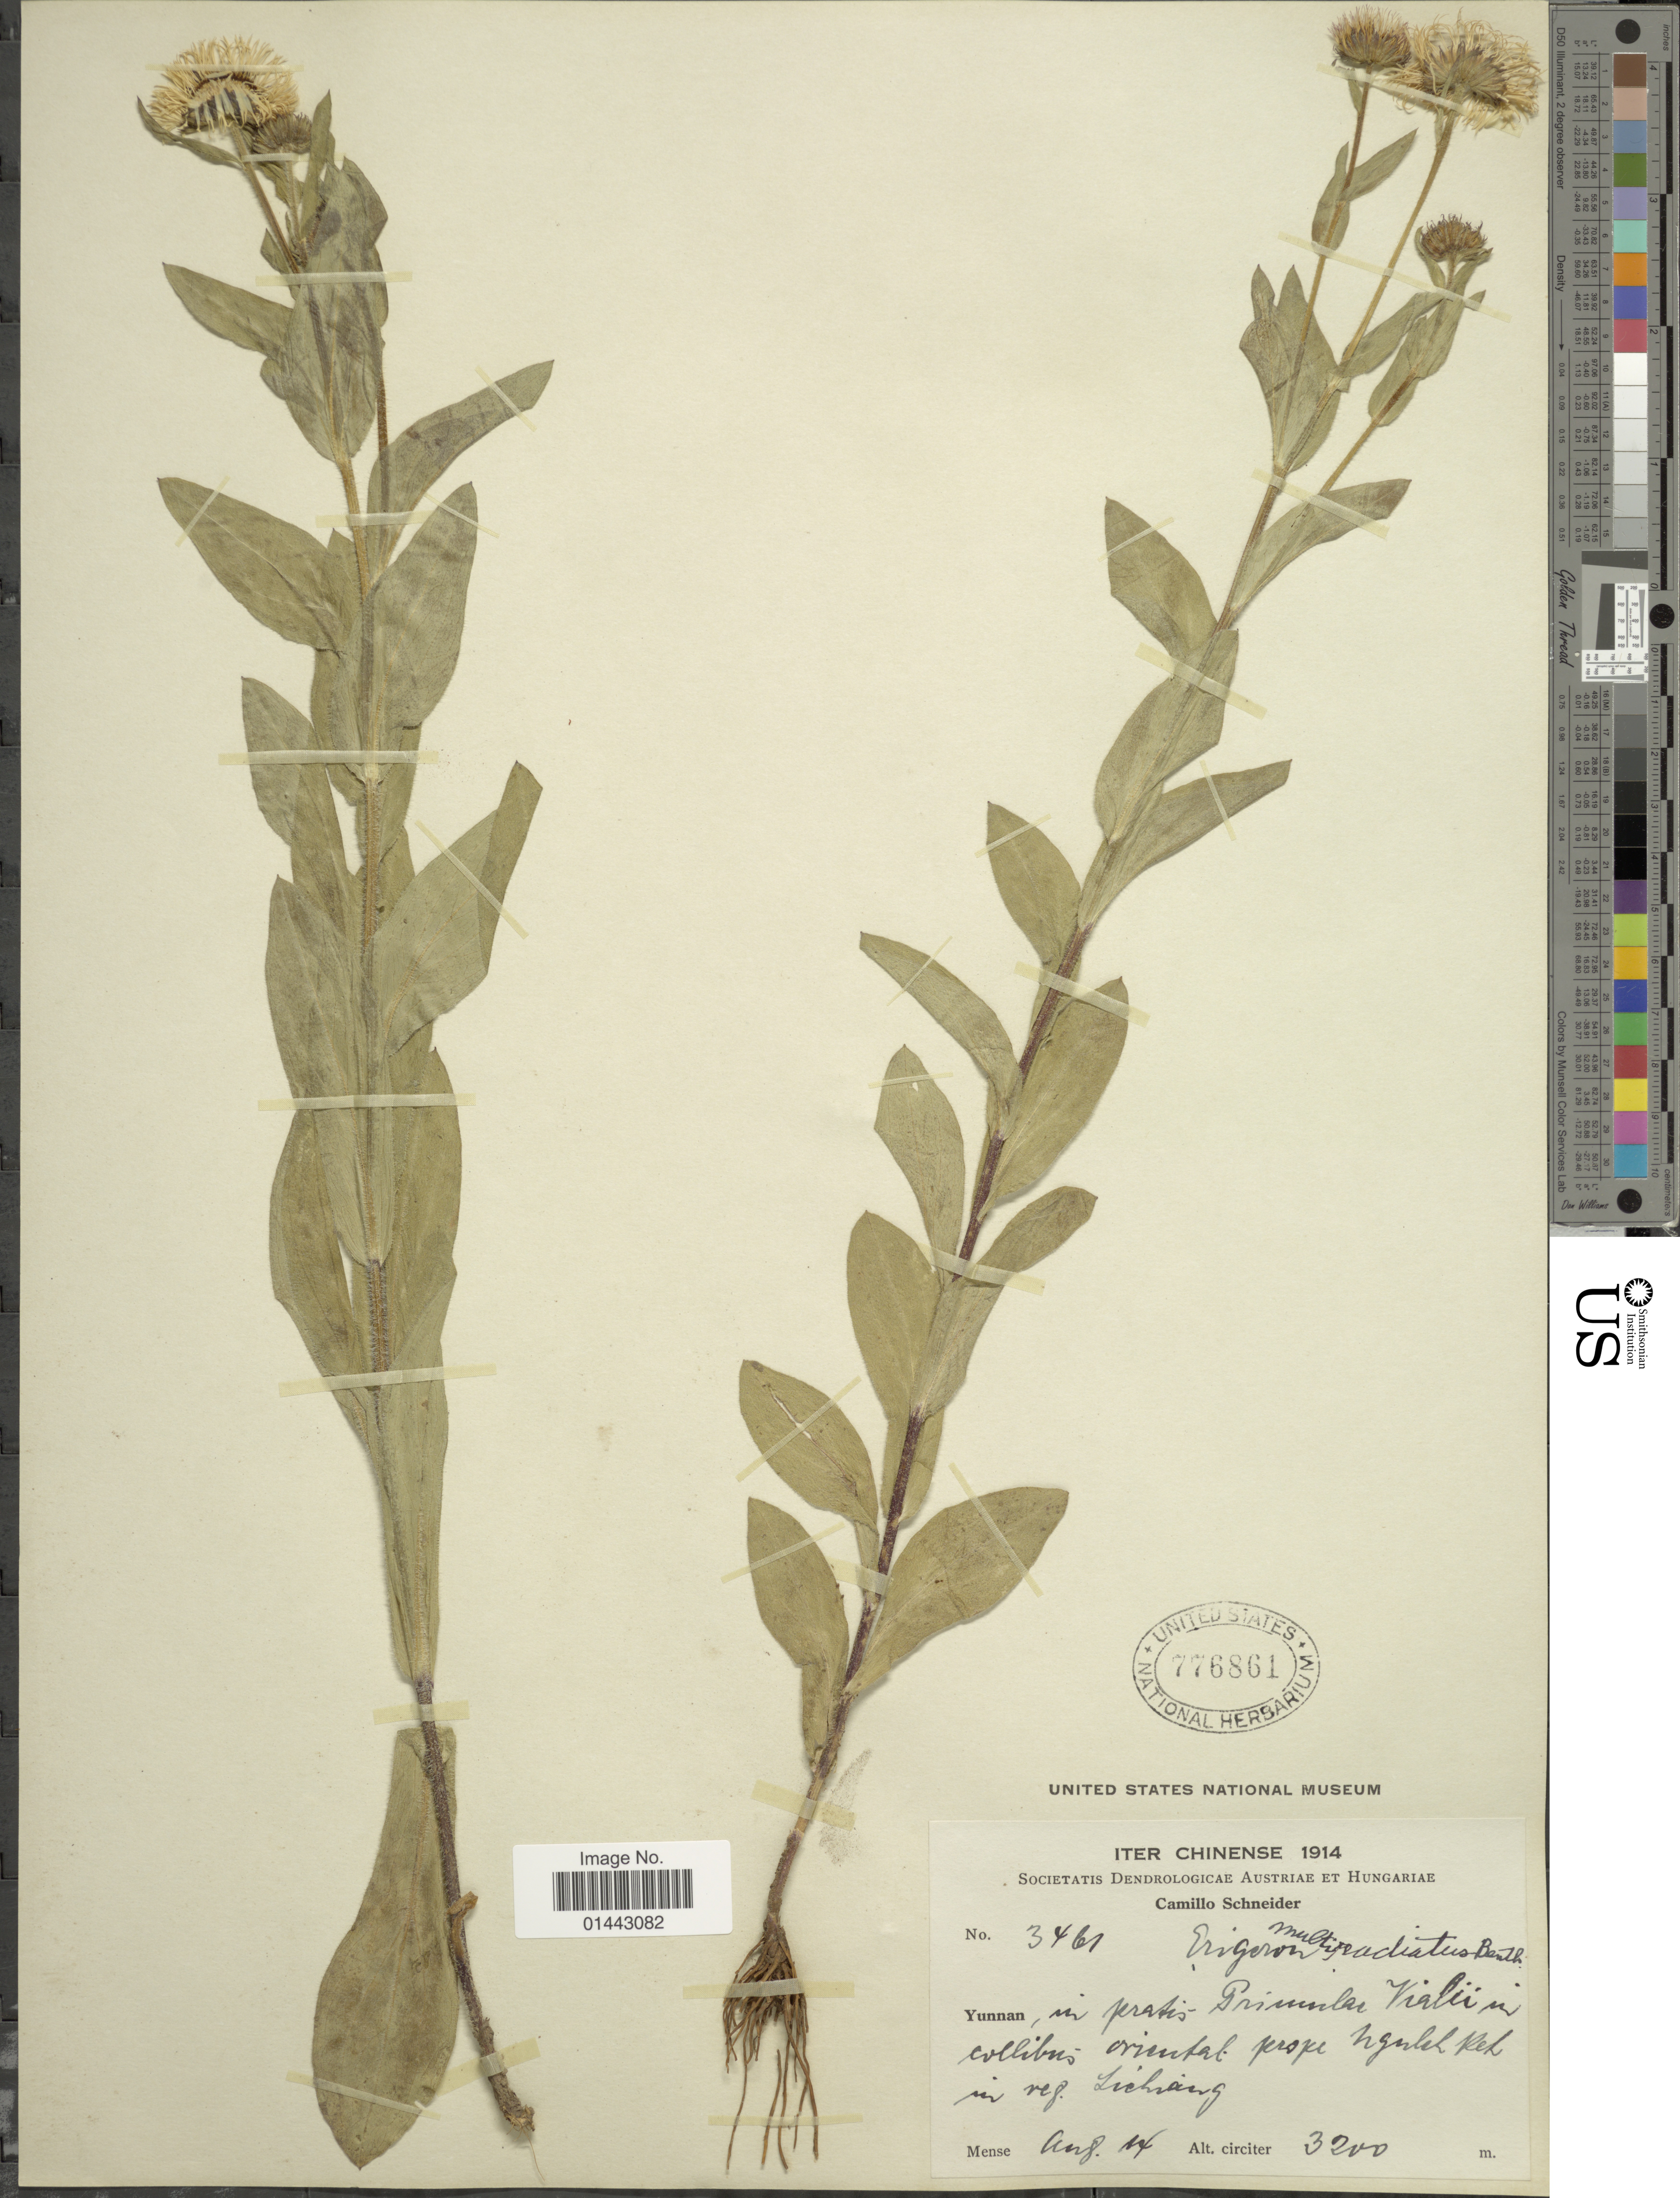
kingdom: Plantae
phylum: Tracheophyta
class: Magnoliopsida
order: Asterales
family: Asteraceae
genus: Erigeron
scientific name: Erigeron multiradiatus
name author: (Lindl. ex DC.) Benth. ex C.B. Clarke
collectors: C. K. Schneider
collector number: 3461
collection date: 1914-08-14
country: China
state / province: Yunnan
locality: In pratis- Priunlai Vialii in collibus oriental prope Ngulek rek in reg, Lichiang. [interpreted]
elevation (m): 3200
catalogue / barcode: US 776861